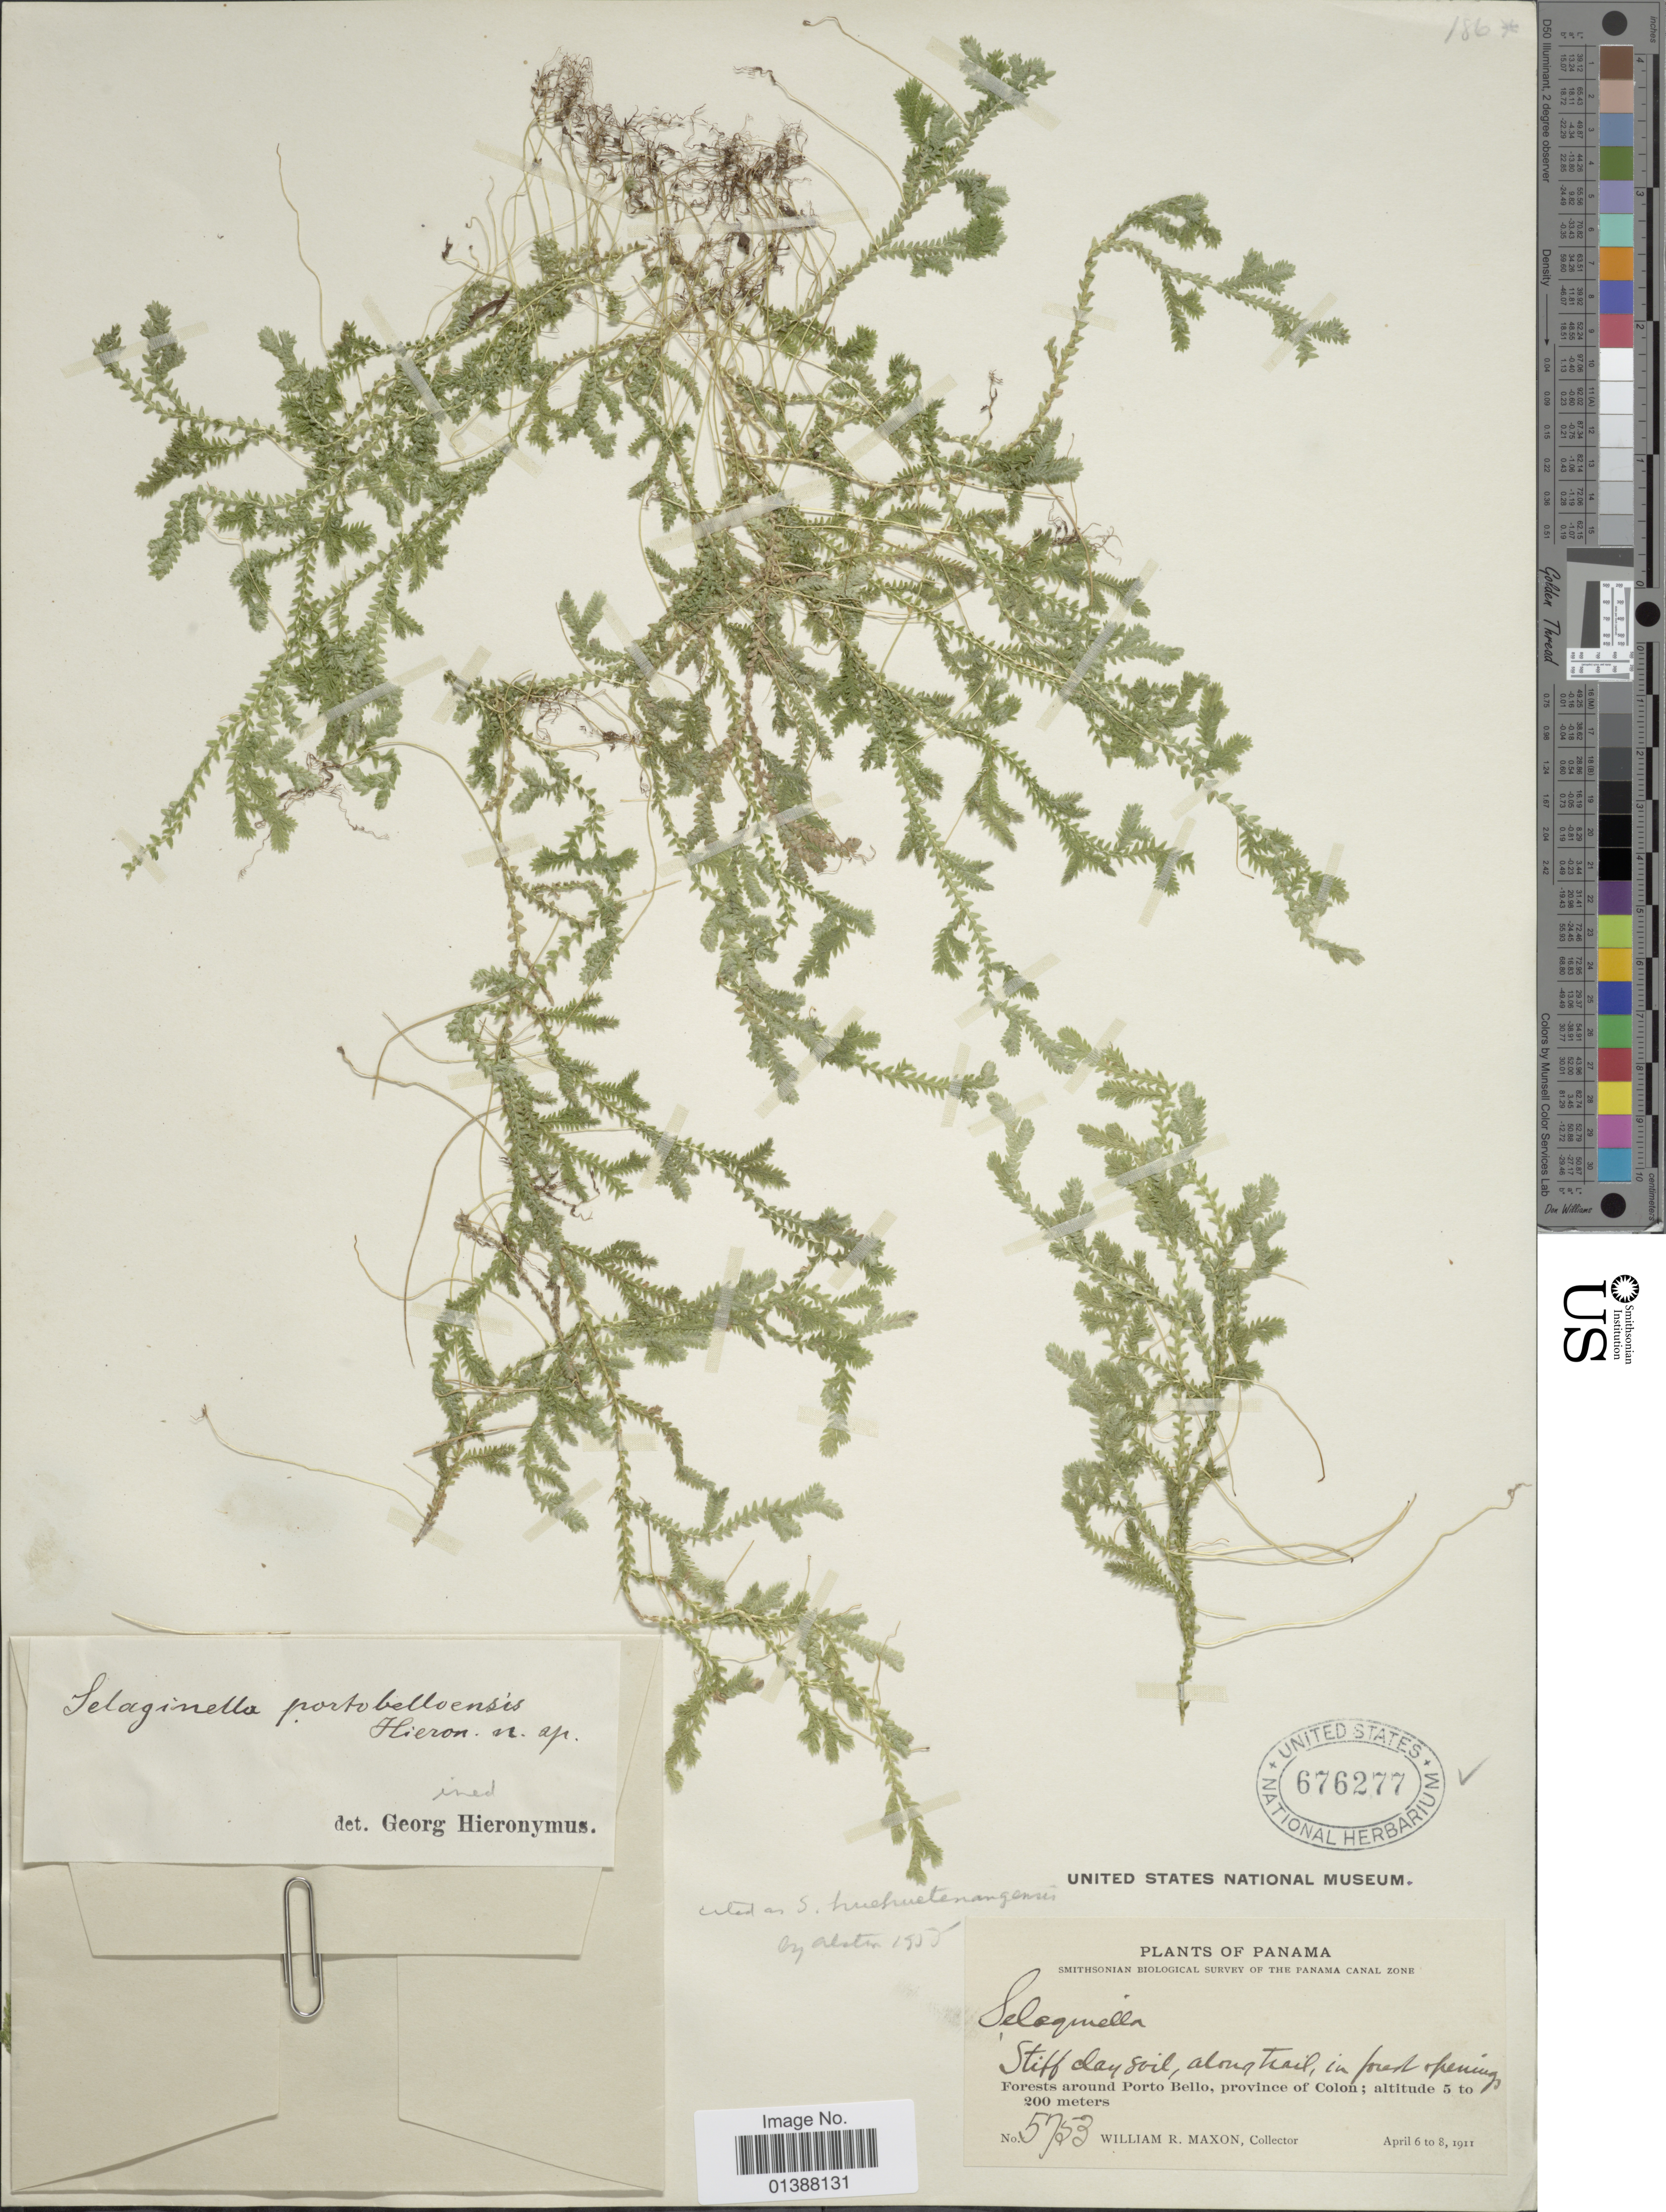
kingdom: Plantae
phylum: Tracheophyta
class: Lycopodiopsida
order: Selaginellales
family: Selaginellaceae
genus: Selaginella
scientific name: Selaginella huehuetenangensis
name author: Hieron.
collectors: W. R. Maxon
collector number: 5753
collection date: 1911-04-06/1911-04-08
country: Panama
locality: Forest around Porto Bello, province of Colon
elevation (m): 5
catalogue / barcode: US 676277